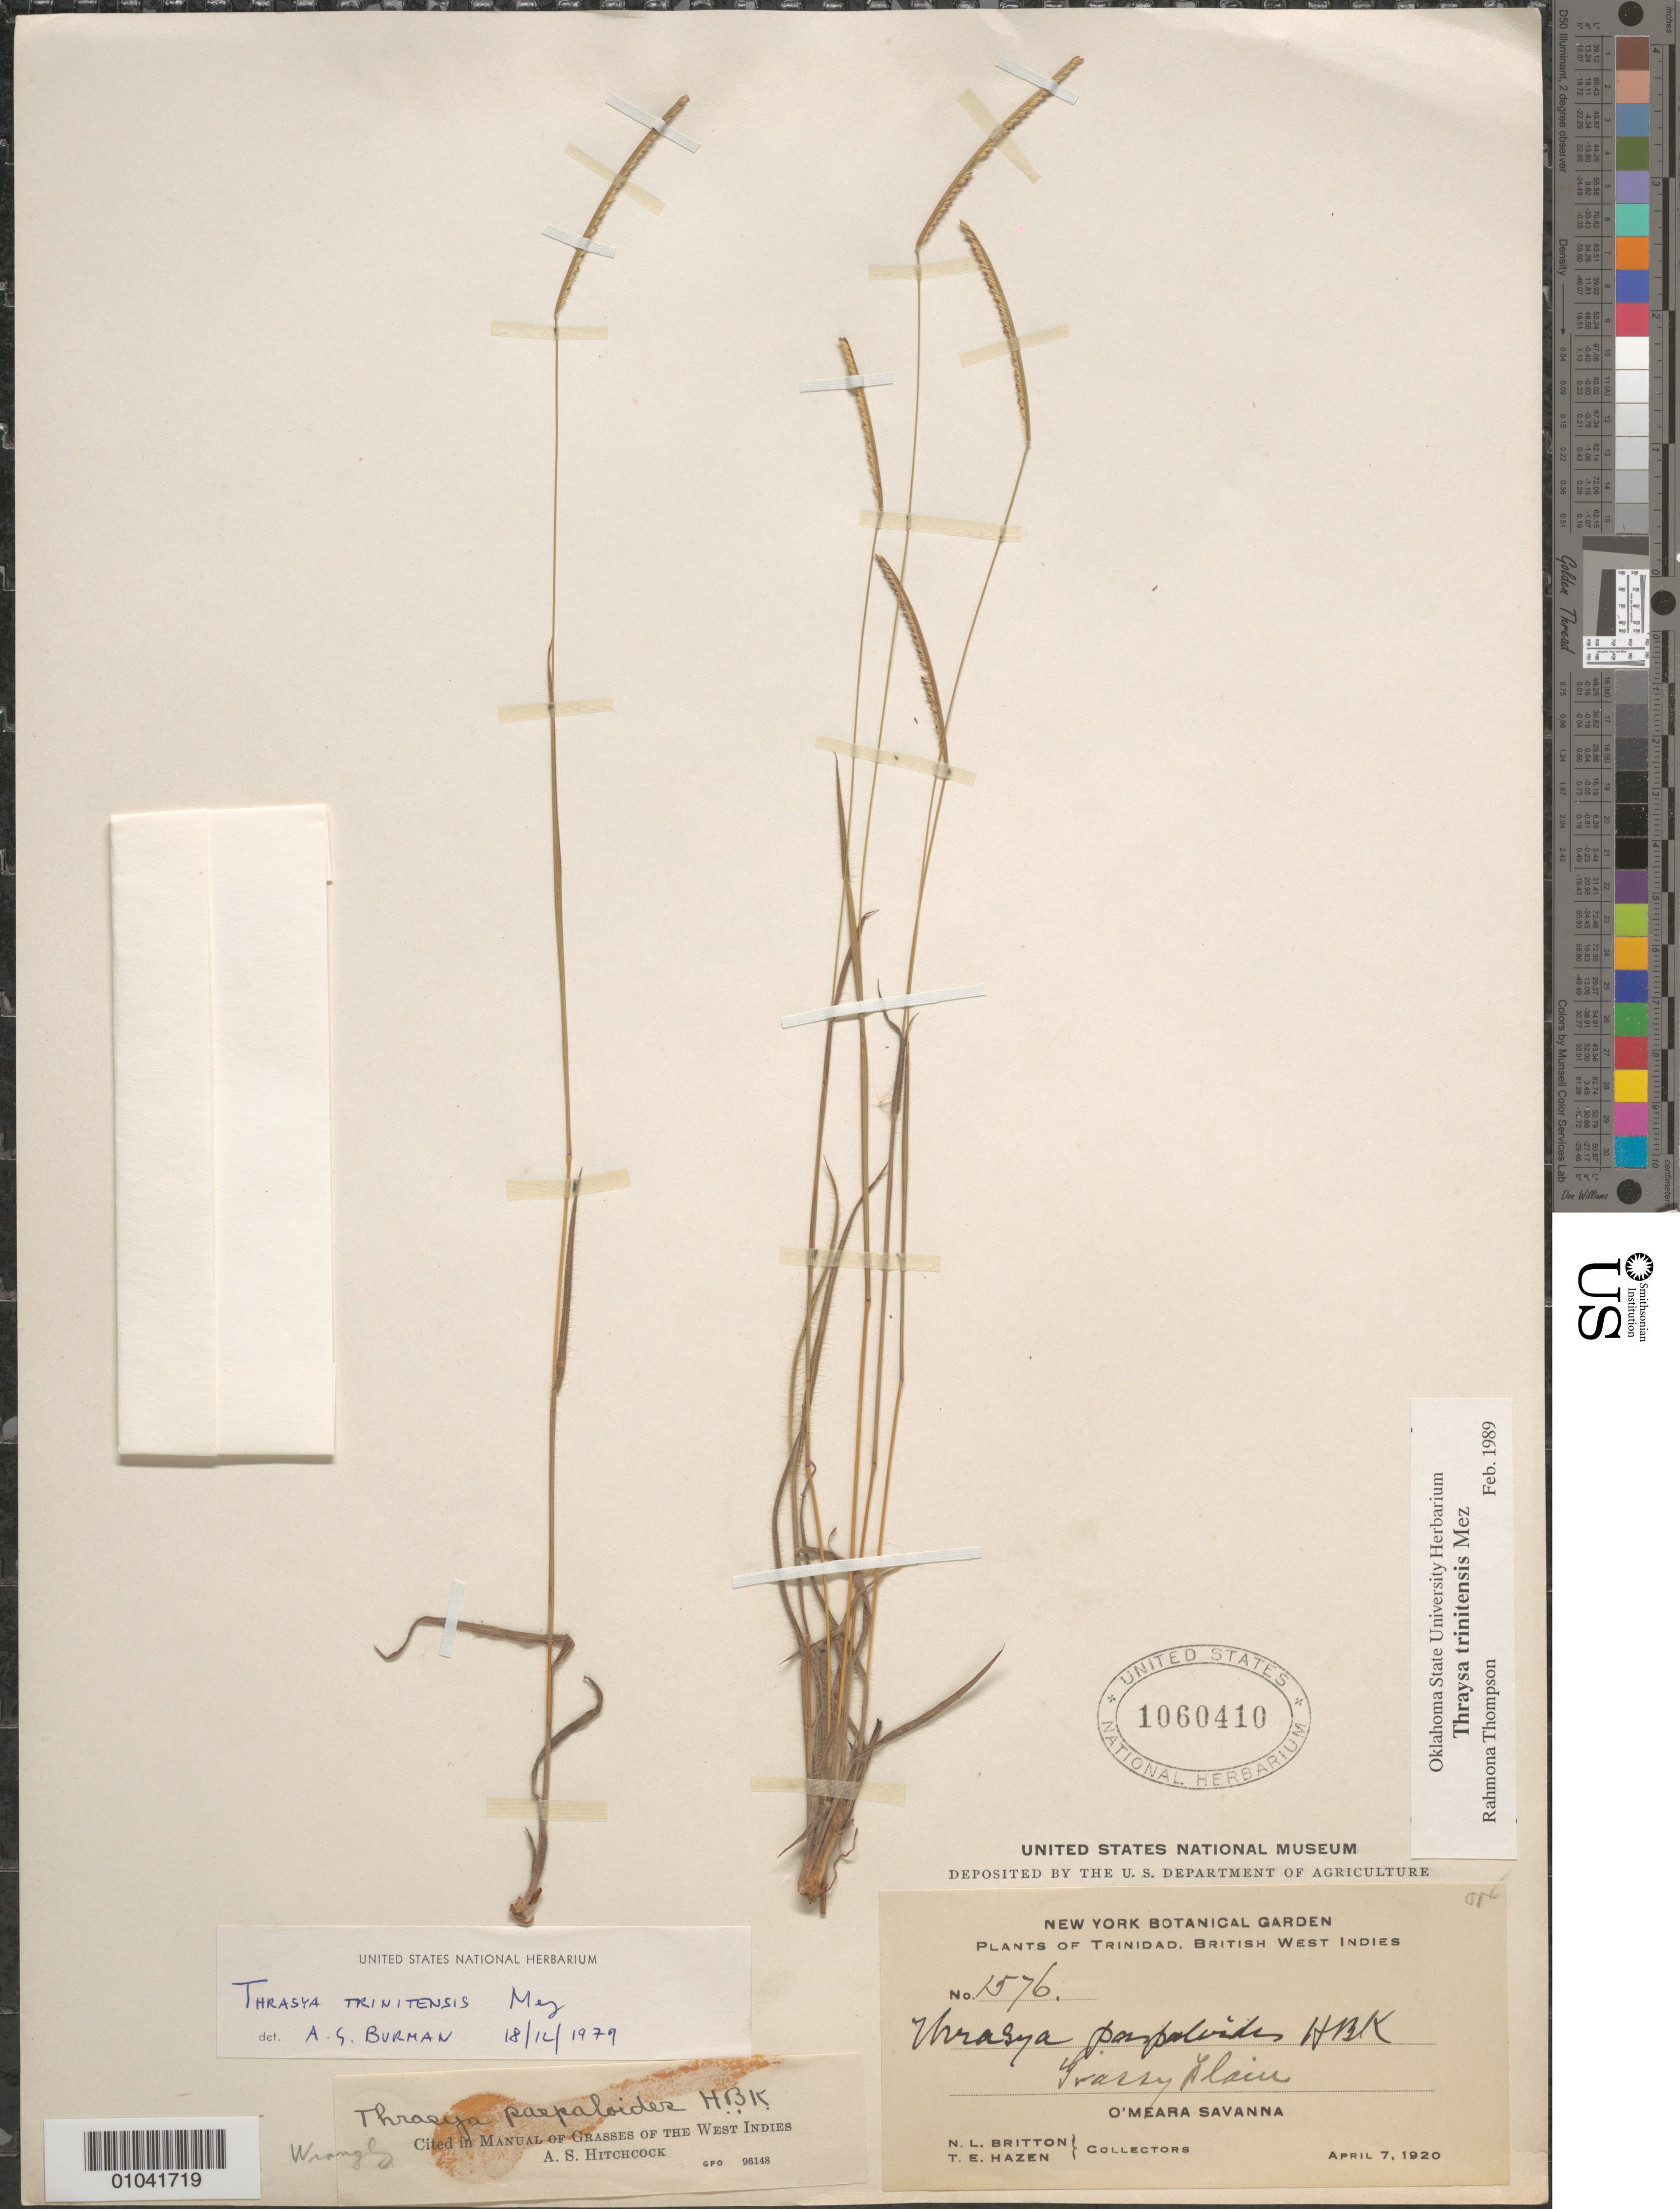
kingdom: Plantae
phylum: Tracheophyta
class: Liliopsida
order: Poales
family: Poaceae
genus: Paspalum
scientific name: Paspalum trinitense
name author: (Mez) S. Denham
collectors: N. Britton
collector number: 1576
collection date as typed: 07 Apr 1920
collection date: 1920-04-07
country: Trinidad and Tobago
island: Trinidad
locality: O'Meara Savanna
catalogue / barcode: US 1060410